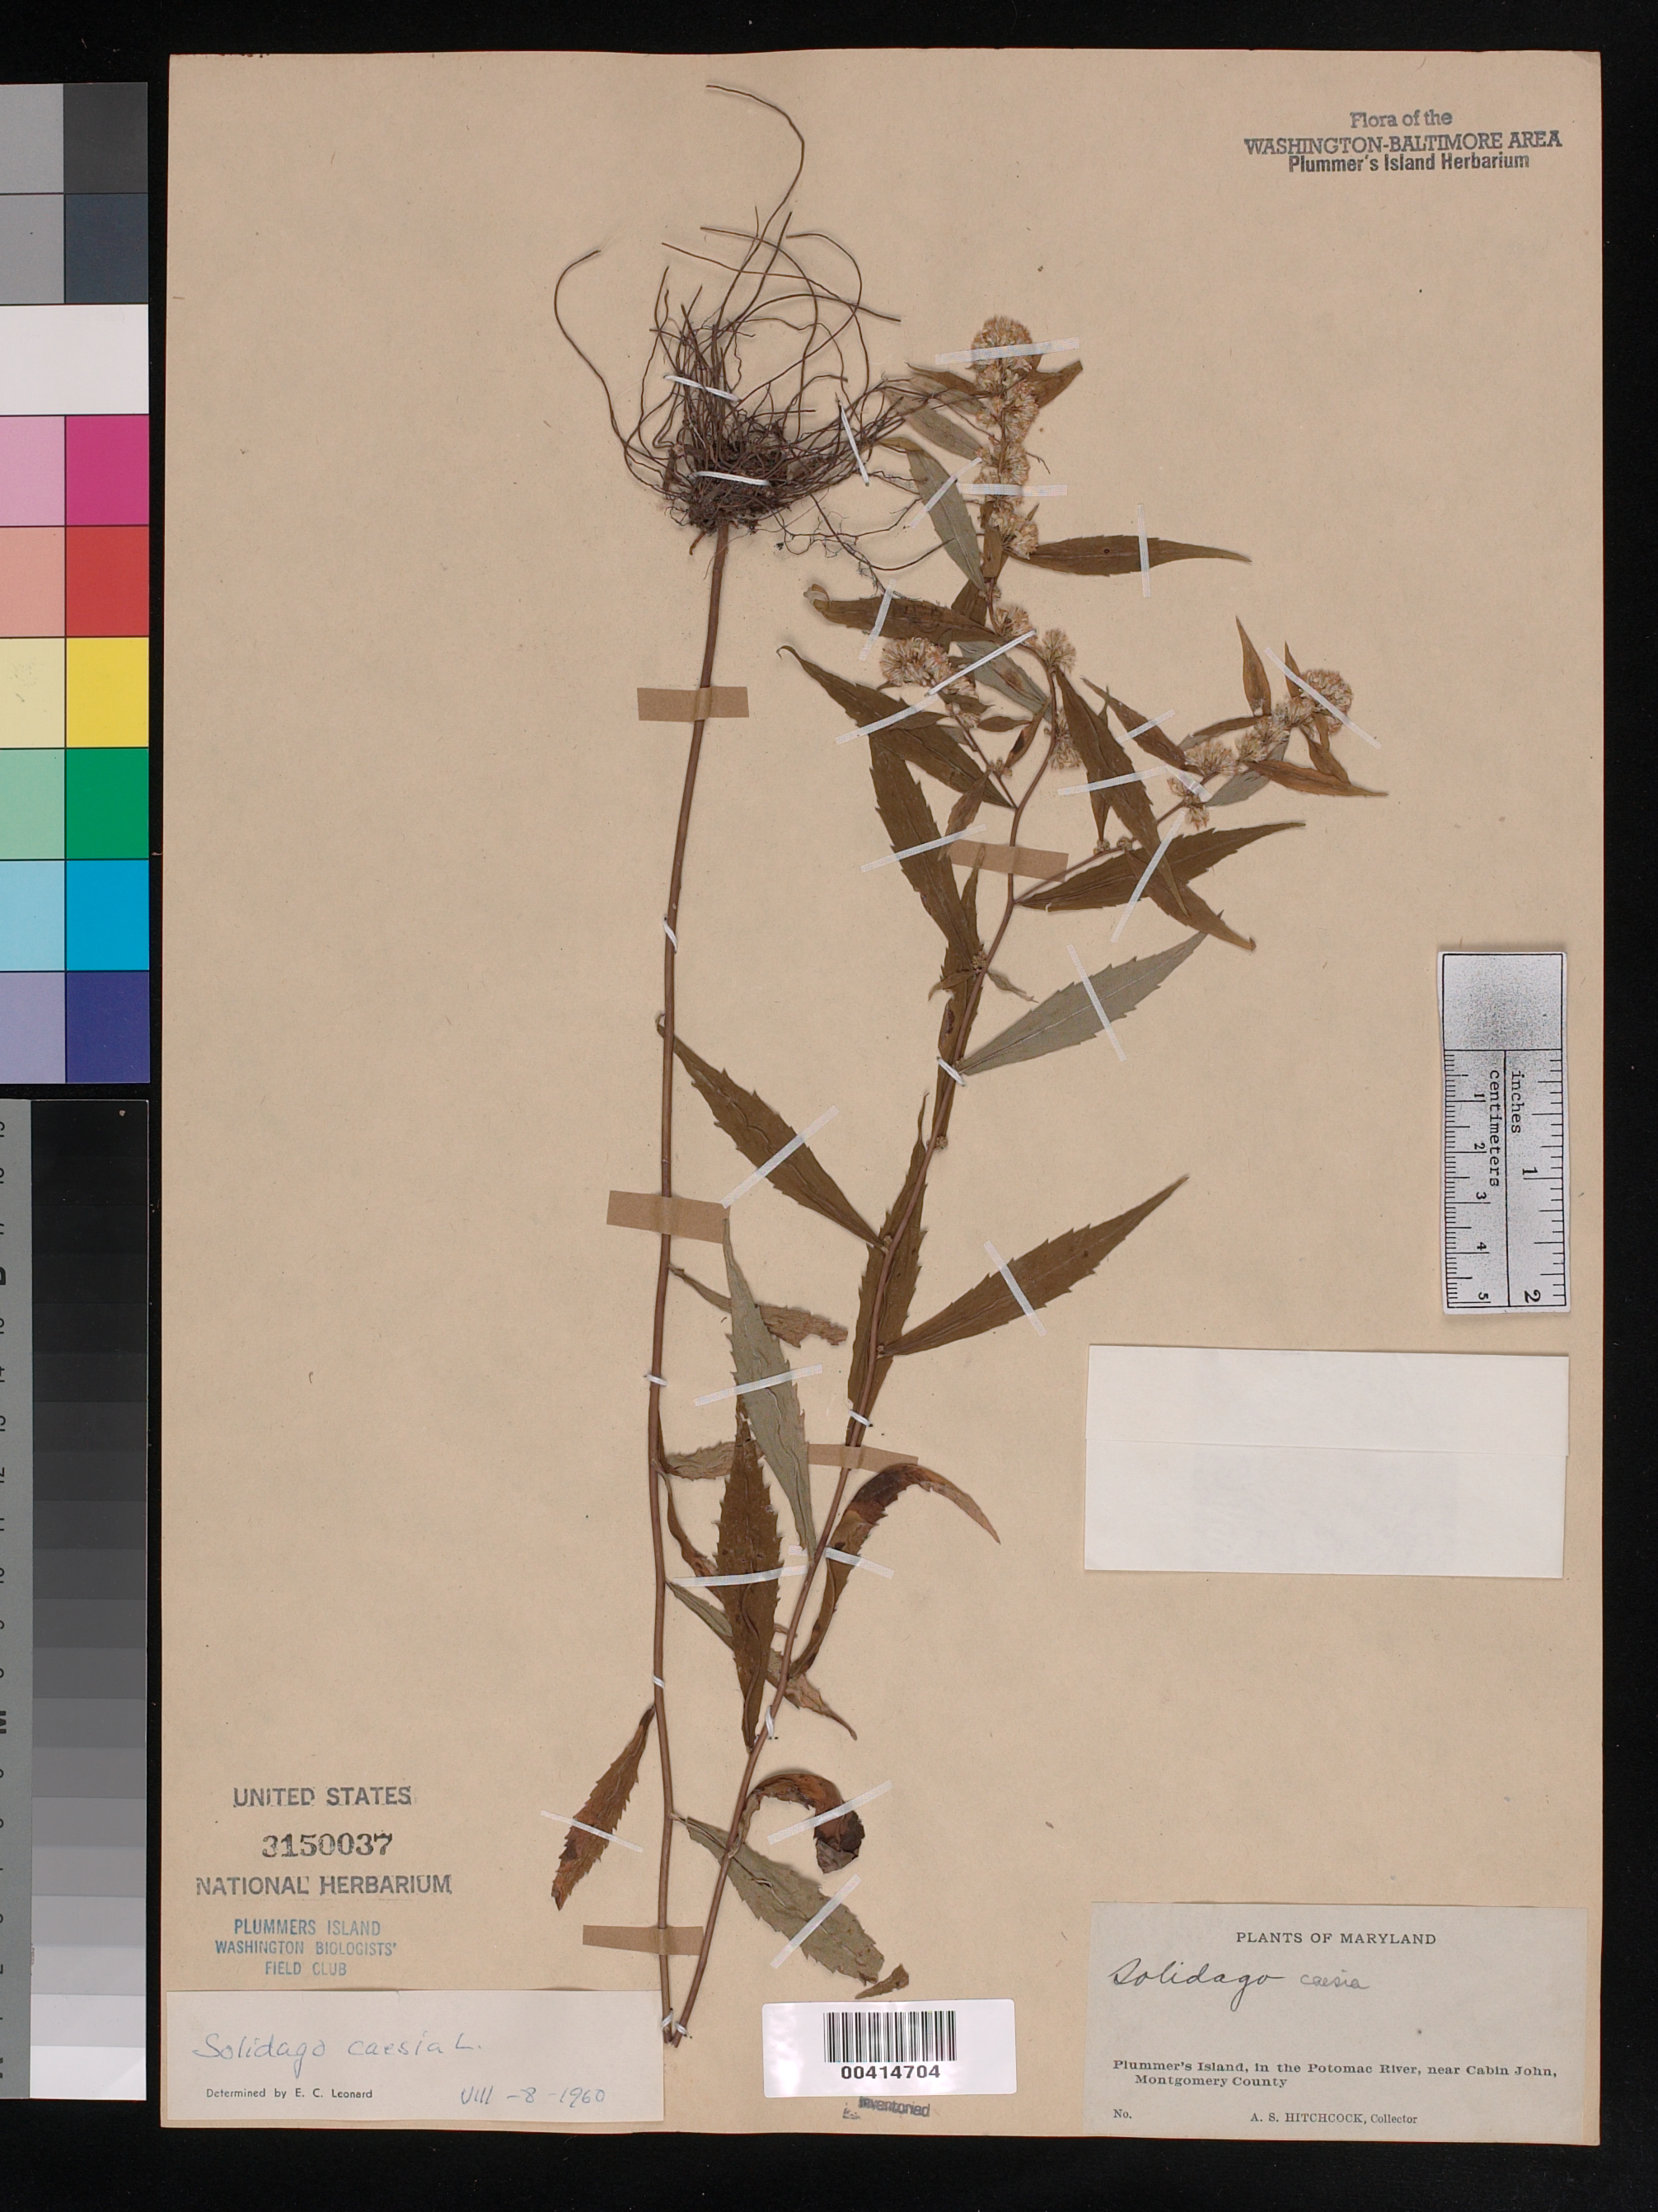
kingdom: Plantae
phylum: Tracheophyta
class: Magnoliopsida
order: Asterales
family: Asteraceae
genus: Solidago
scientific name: Solidago caesia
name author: L.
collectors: A. S. Hitchcock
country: United States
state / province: Maryland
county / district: Montgomery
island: Plummers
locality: Plummer's Island C. & O. Canal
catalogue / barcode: US 3150037